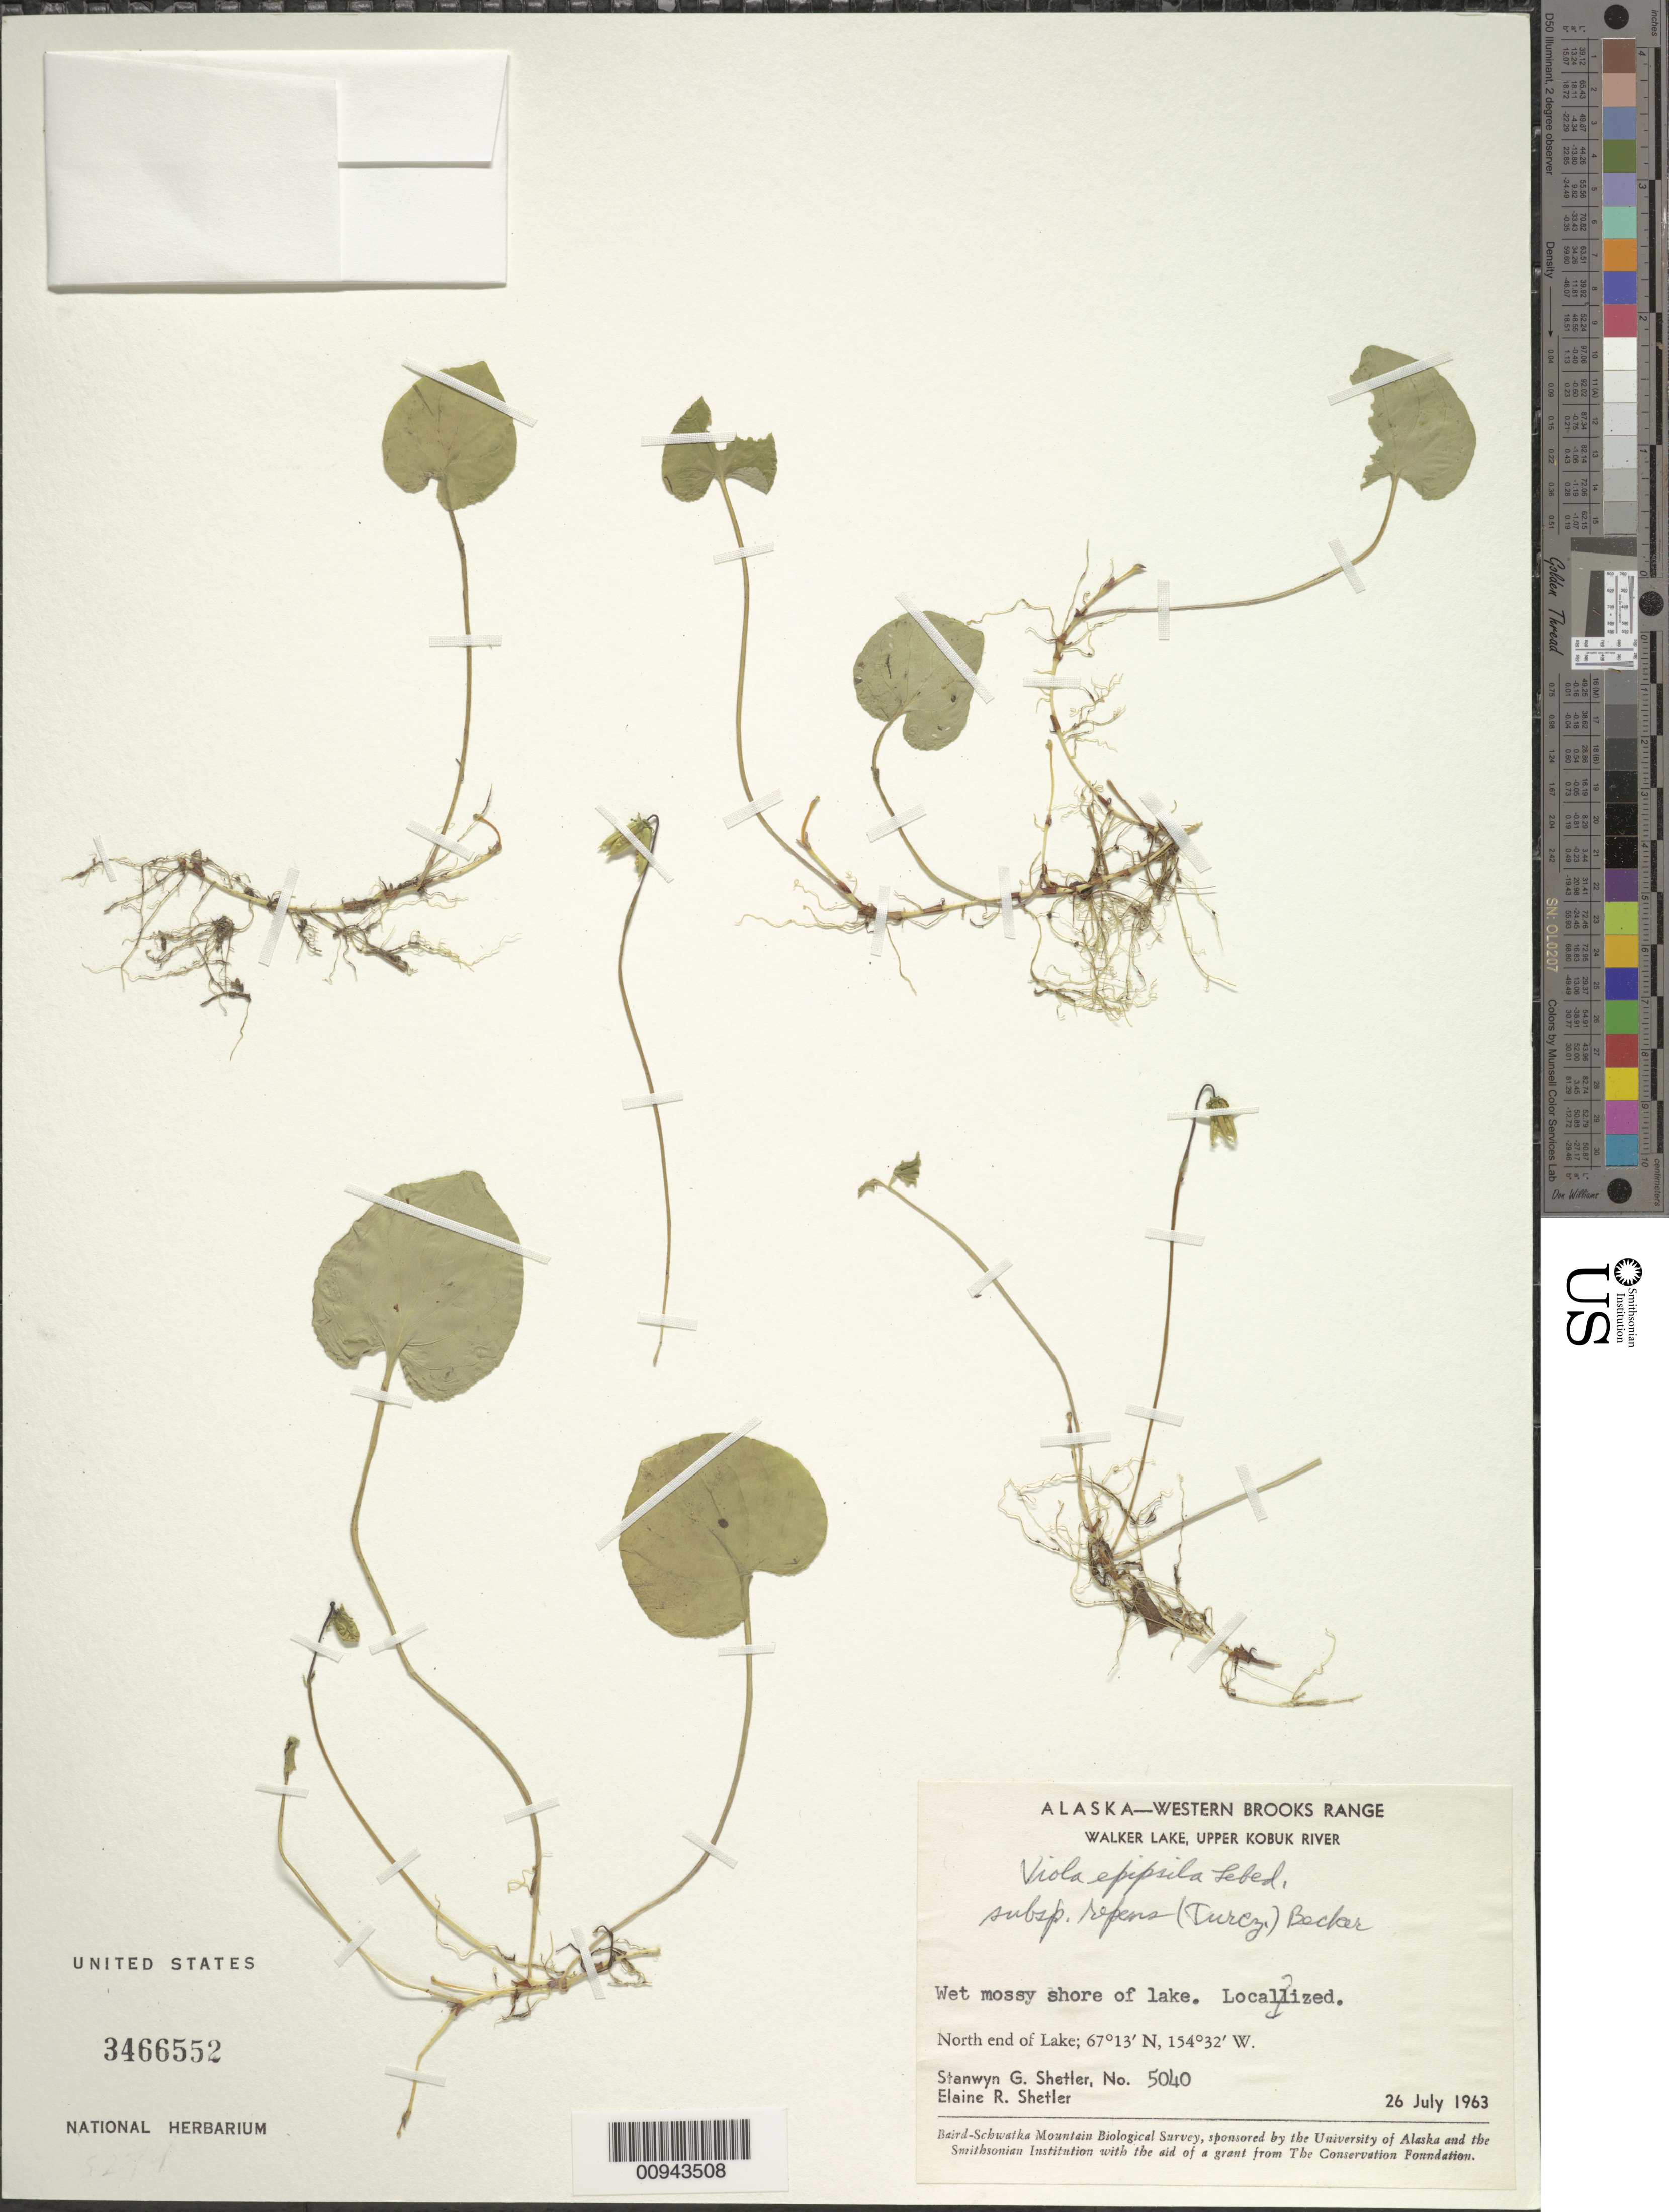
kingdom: Plantae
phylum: Tracheophyta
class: Magnoliopsida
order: Malpighiales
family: Violaceae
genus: Viola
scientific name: Viola epipsila subsp. repens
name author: (Turcz.) Becker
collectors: S. Shetler & E. R. Shetler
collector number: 5040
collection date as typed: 26 Jul 1963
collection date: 1963-07-26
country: United States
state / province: Alaska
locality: North end of Walker Lake. Western Brooks Range, Upper Kobuk River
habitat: Wet mossy shore of Lake.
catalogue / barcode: US 3466552